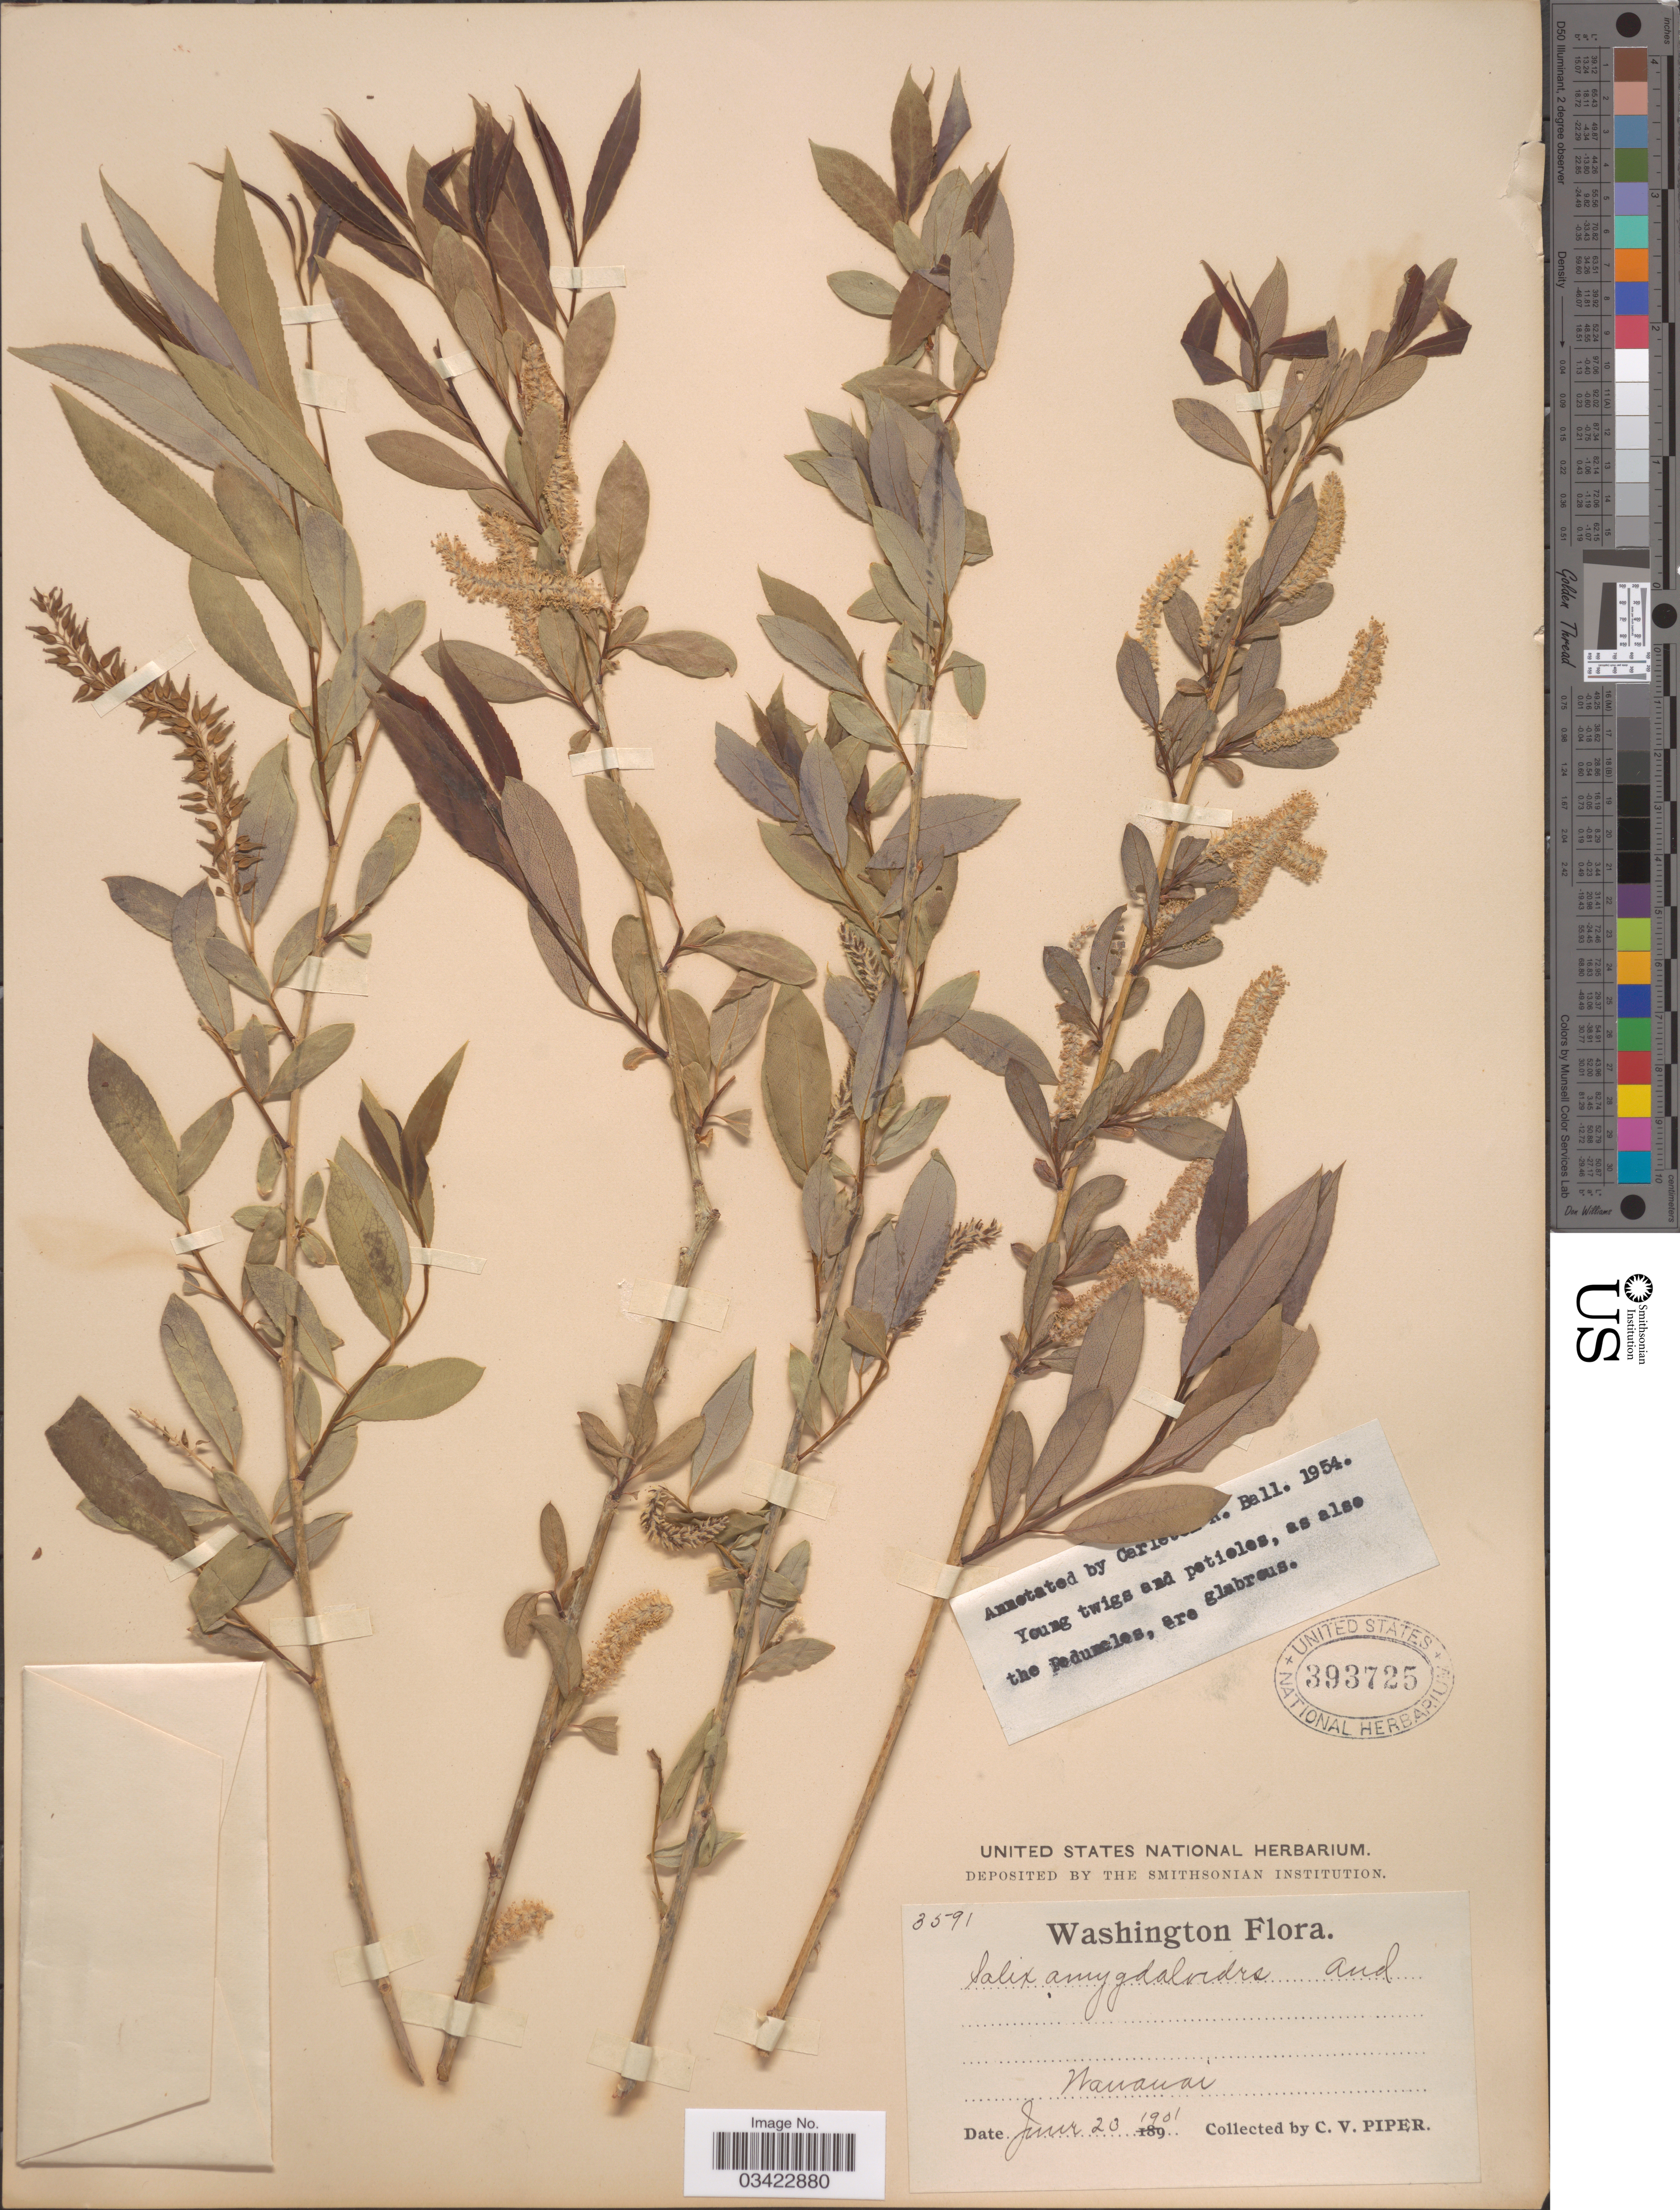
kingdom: Plantae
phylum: Tracheophyta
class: Magnoliopsida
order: Malpighiales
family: Salicaceae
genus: Salix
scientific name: Salix amygdaloides f. pilosiuscula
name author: C.K. Schneid.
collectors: C. V. Piper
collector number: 3591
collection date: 1901-06-23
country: United States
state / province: Washington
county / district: Whitman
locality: Wawawai.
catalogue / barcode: US 393725